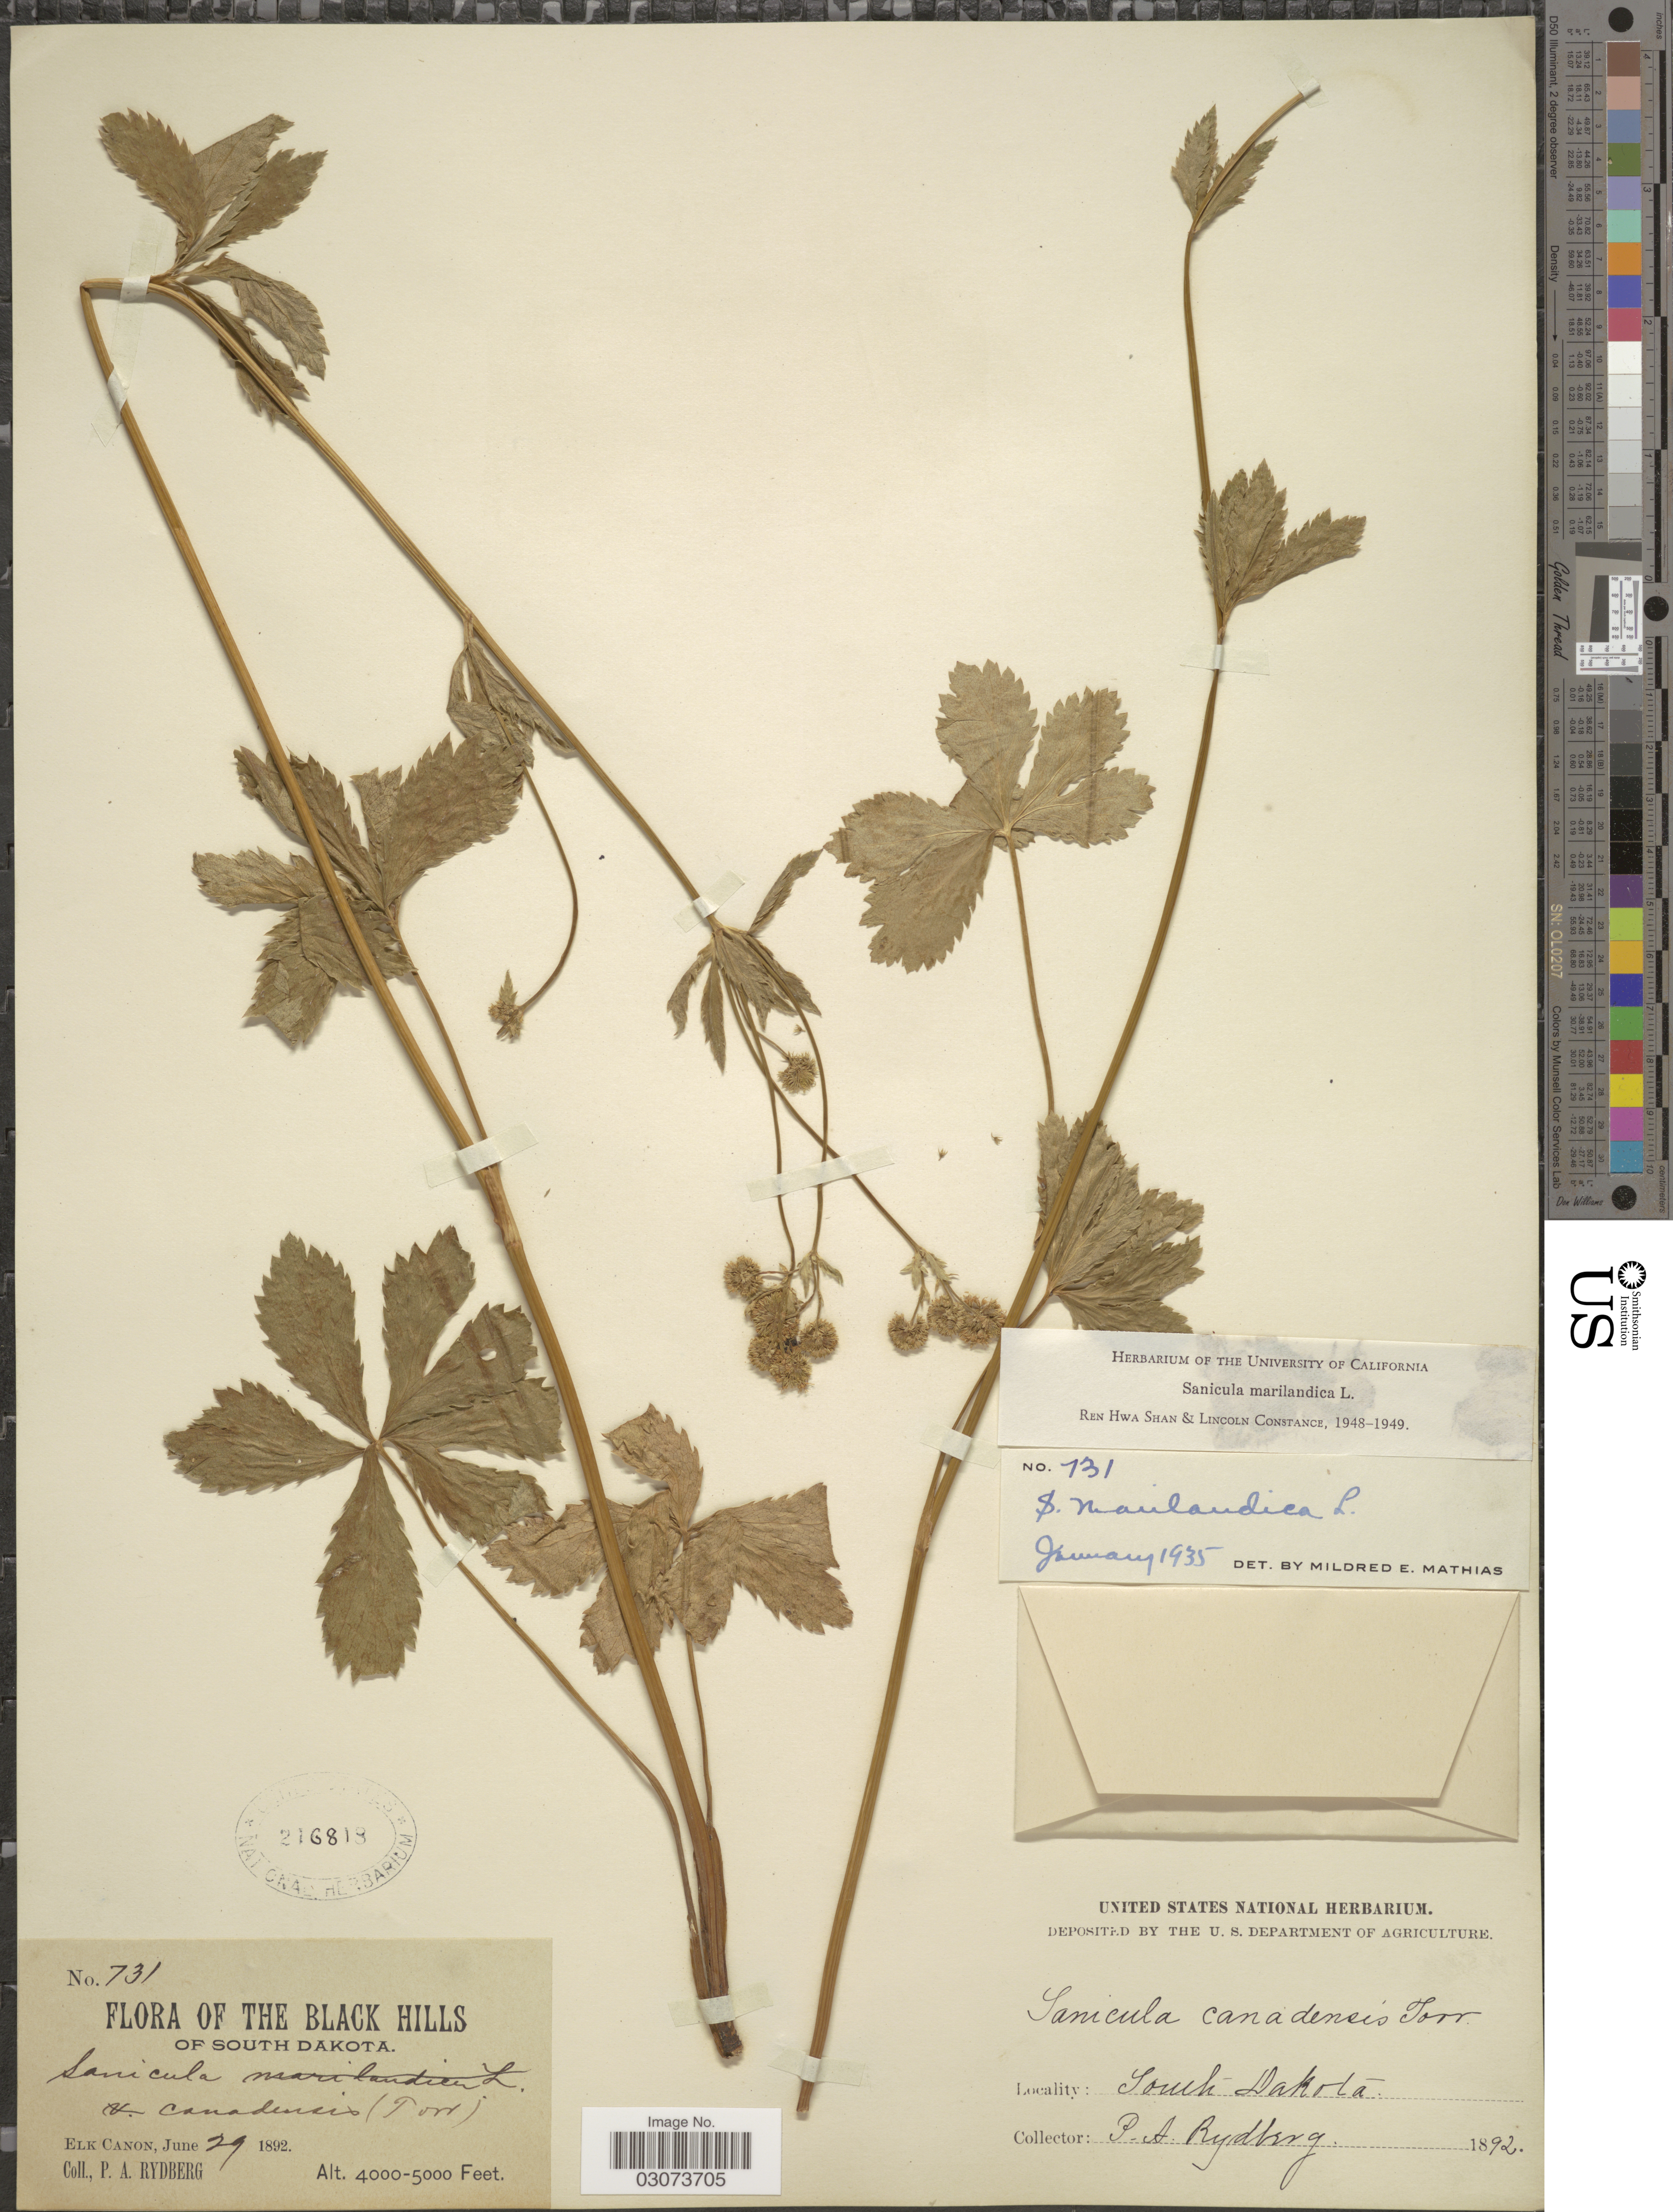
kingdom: Plantae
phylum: Tracheophyta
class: Magnoliopsida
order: Apiales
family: Apiaceae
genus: Sanicula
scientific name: Sanicula marilandica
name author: L.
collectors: P. A. Rydberg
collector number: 731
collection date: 1892-06-29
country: United States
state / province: South Dakota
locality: Black Hills. Elk Canon.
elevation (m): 1219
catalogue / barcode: US 216818